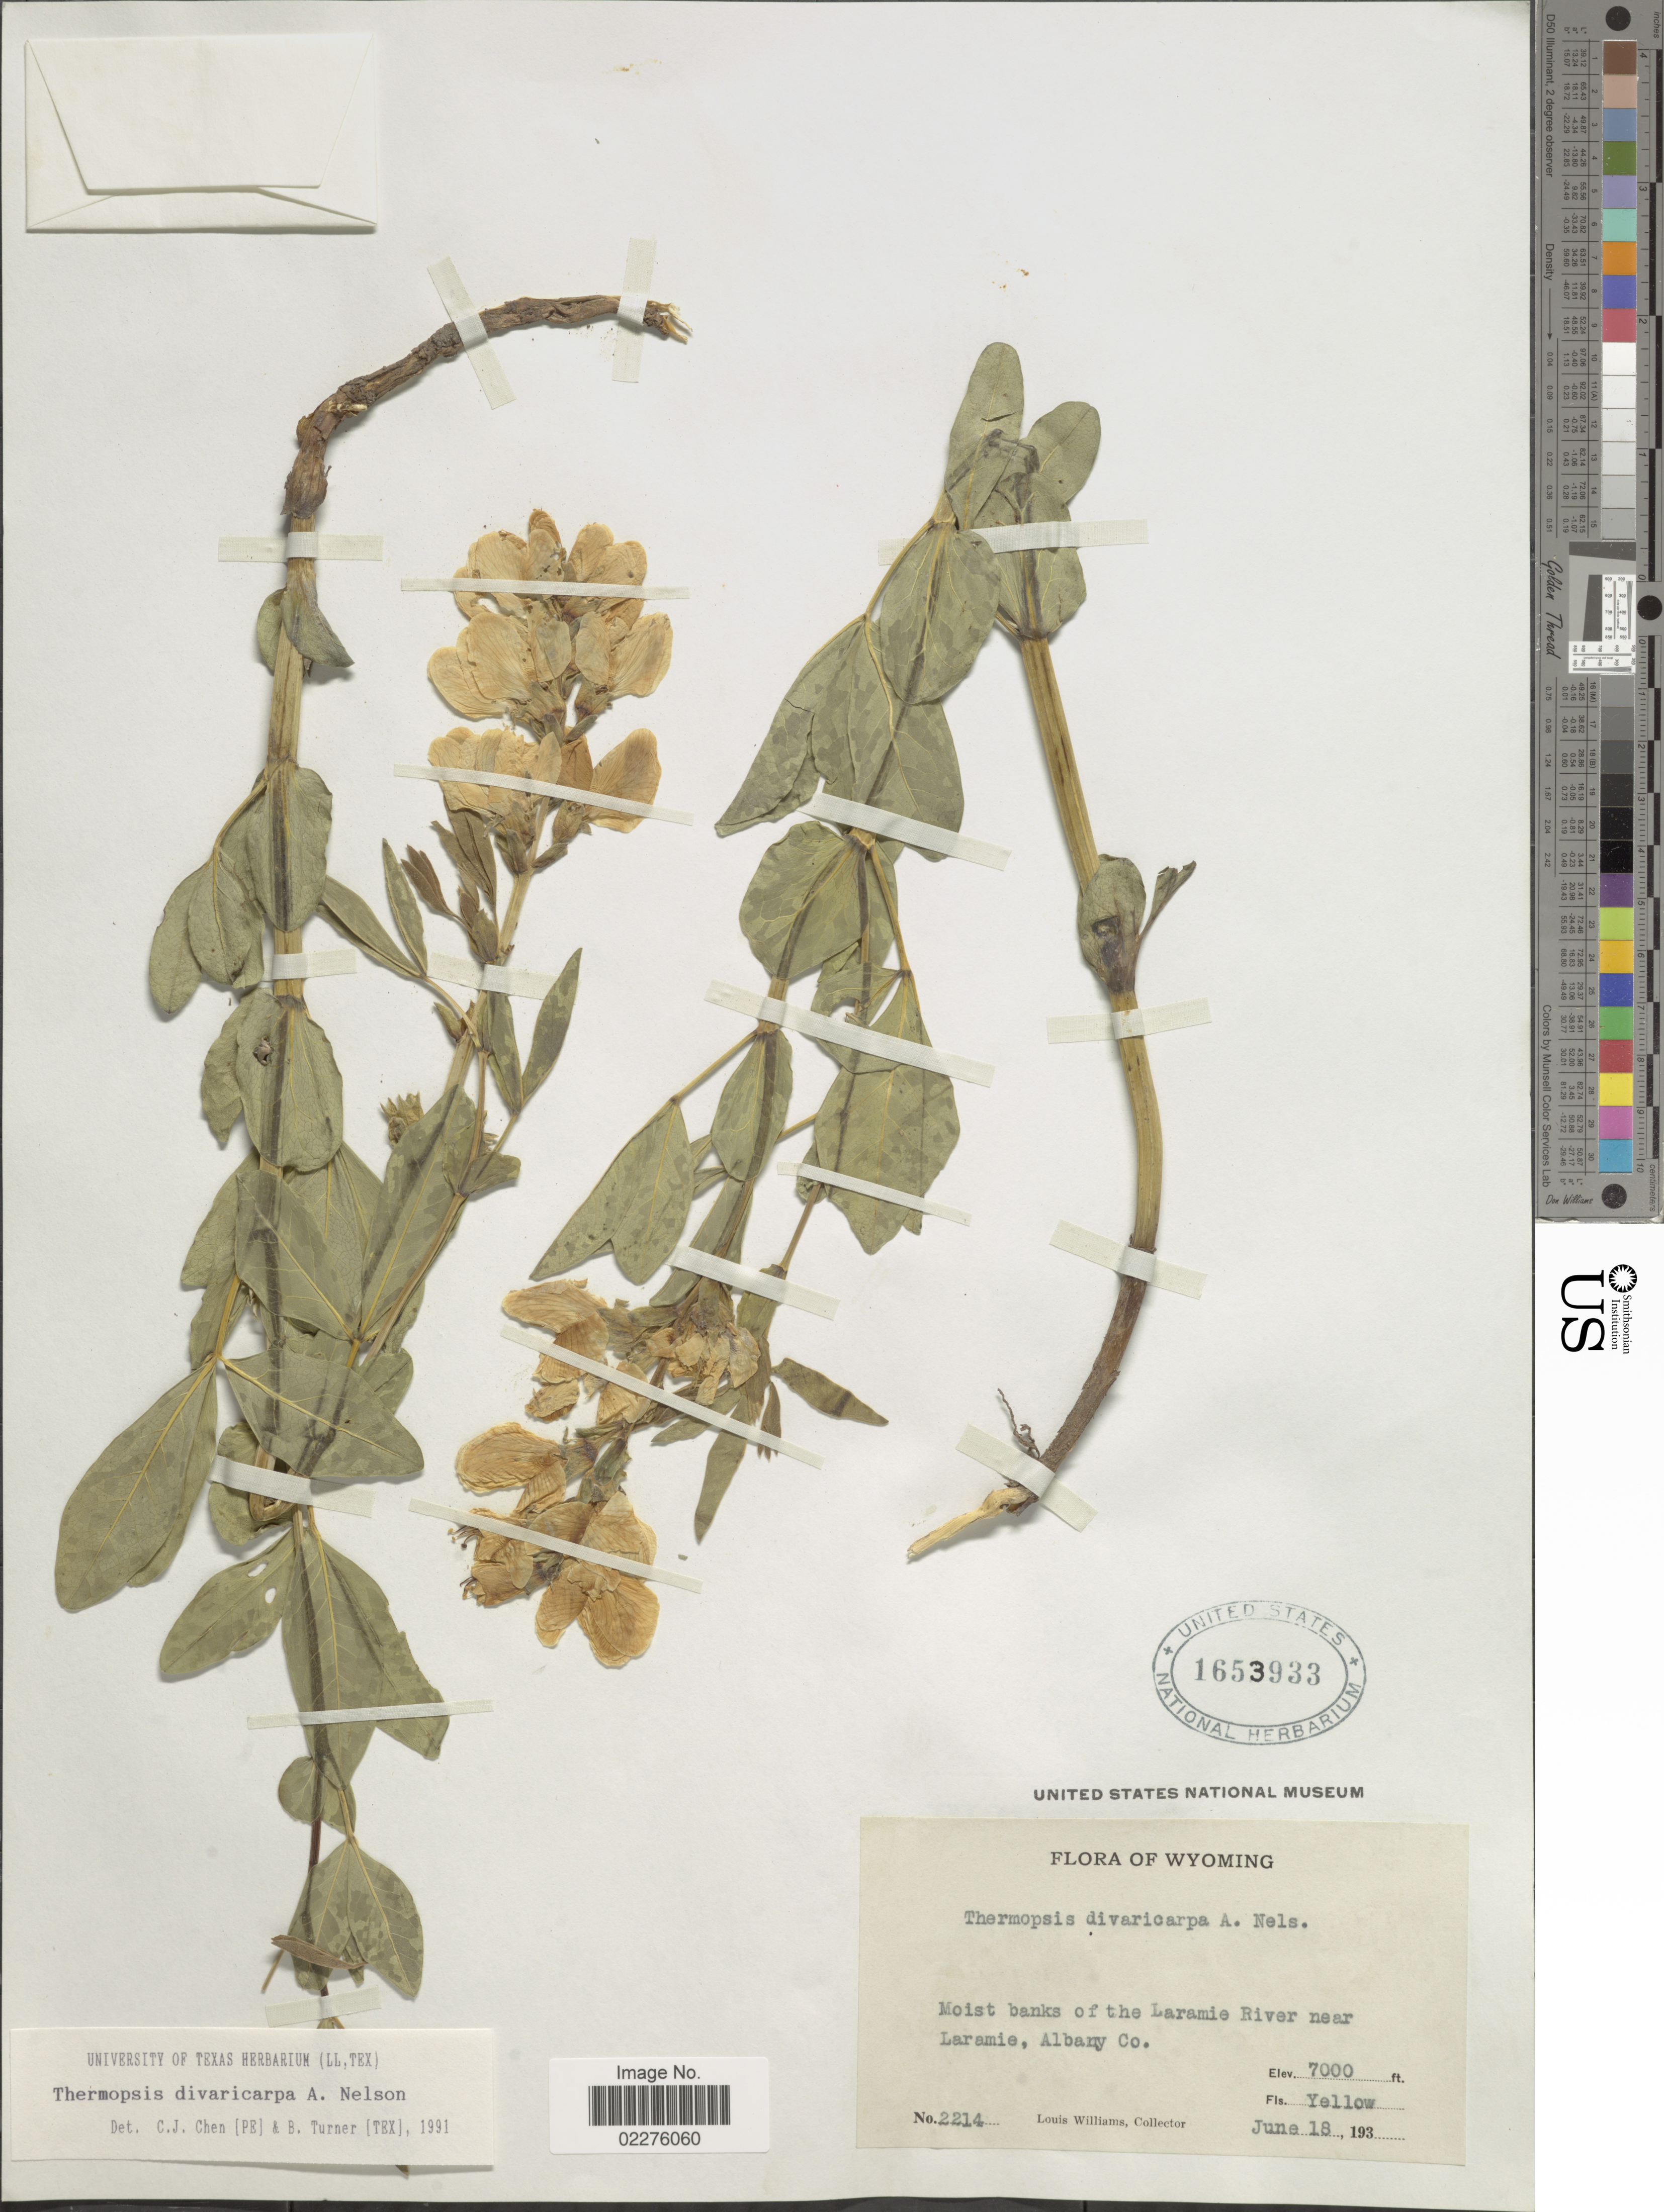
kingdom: Plantae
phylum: Tracheophyta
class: Magnoliopsida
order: Fabales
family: Fabaceae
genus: Thermopsis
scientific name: Thermopsis divaricarpa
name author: A. Nelson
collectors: L. G. Williams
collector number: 2214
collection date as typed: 193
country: United States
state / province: Wyoming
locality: Moist banks of the Laramie River near Laramie, Albany Co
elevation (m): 213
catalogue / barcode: US 1653933